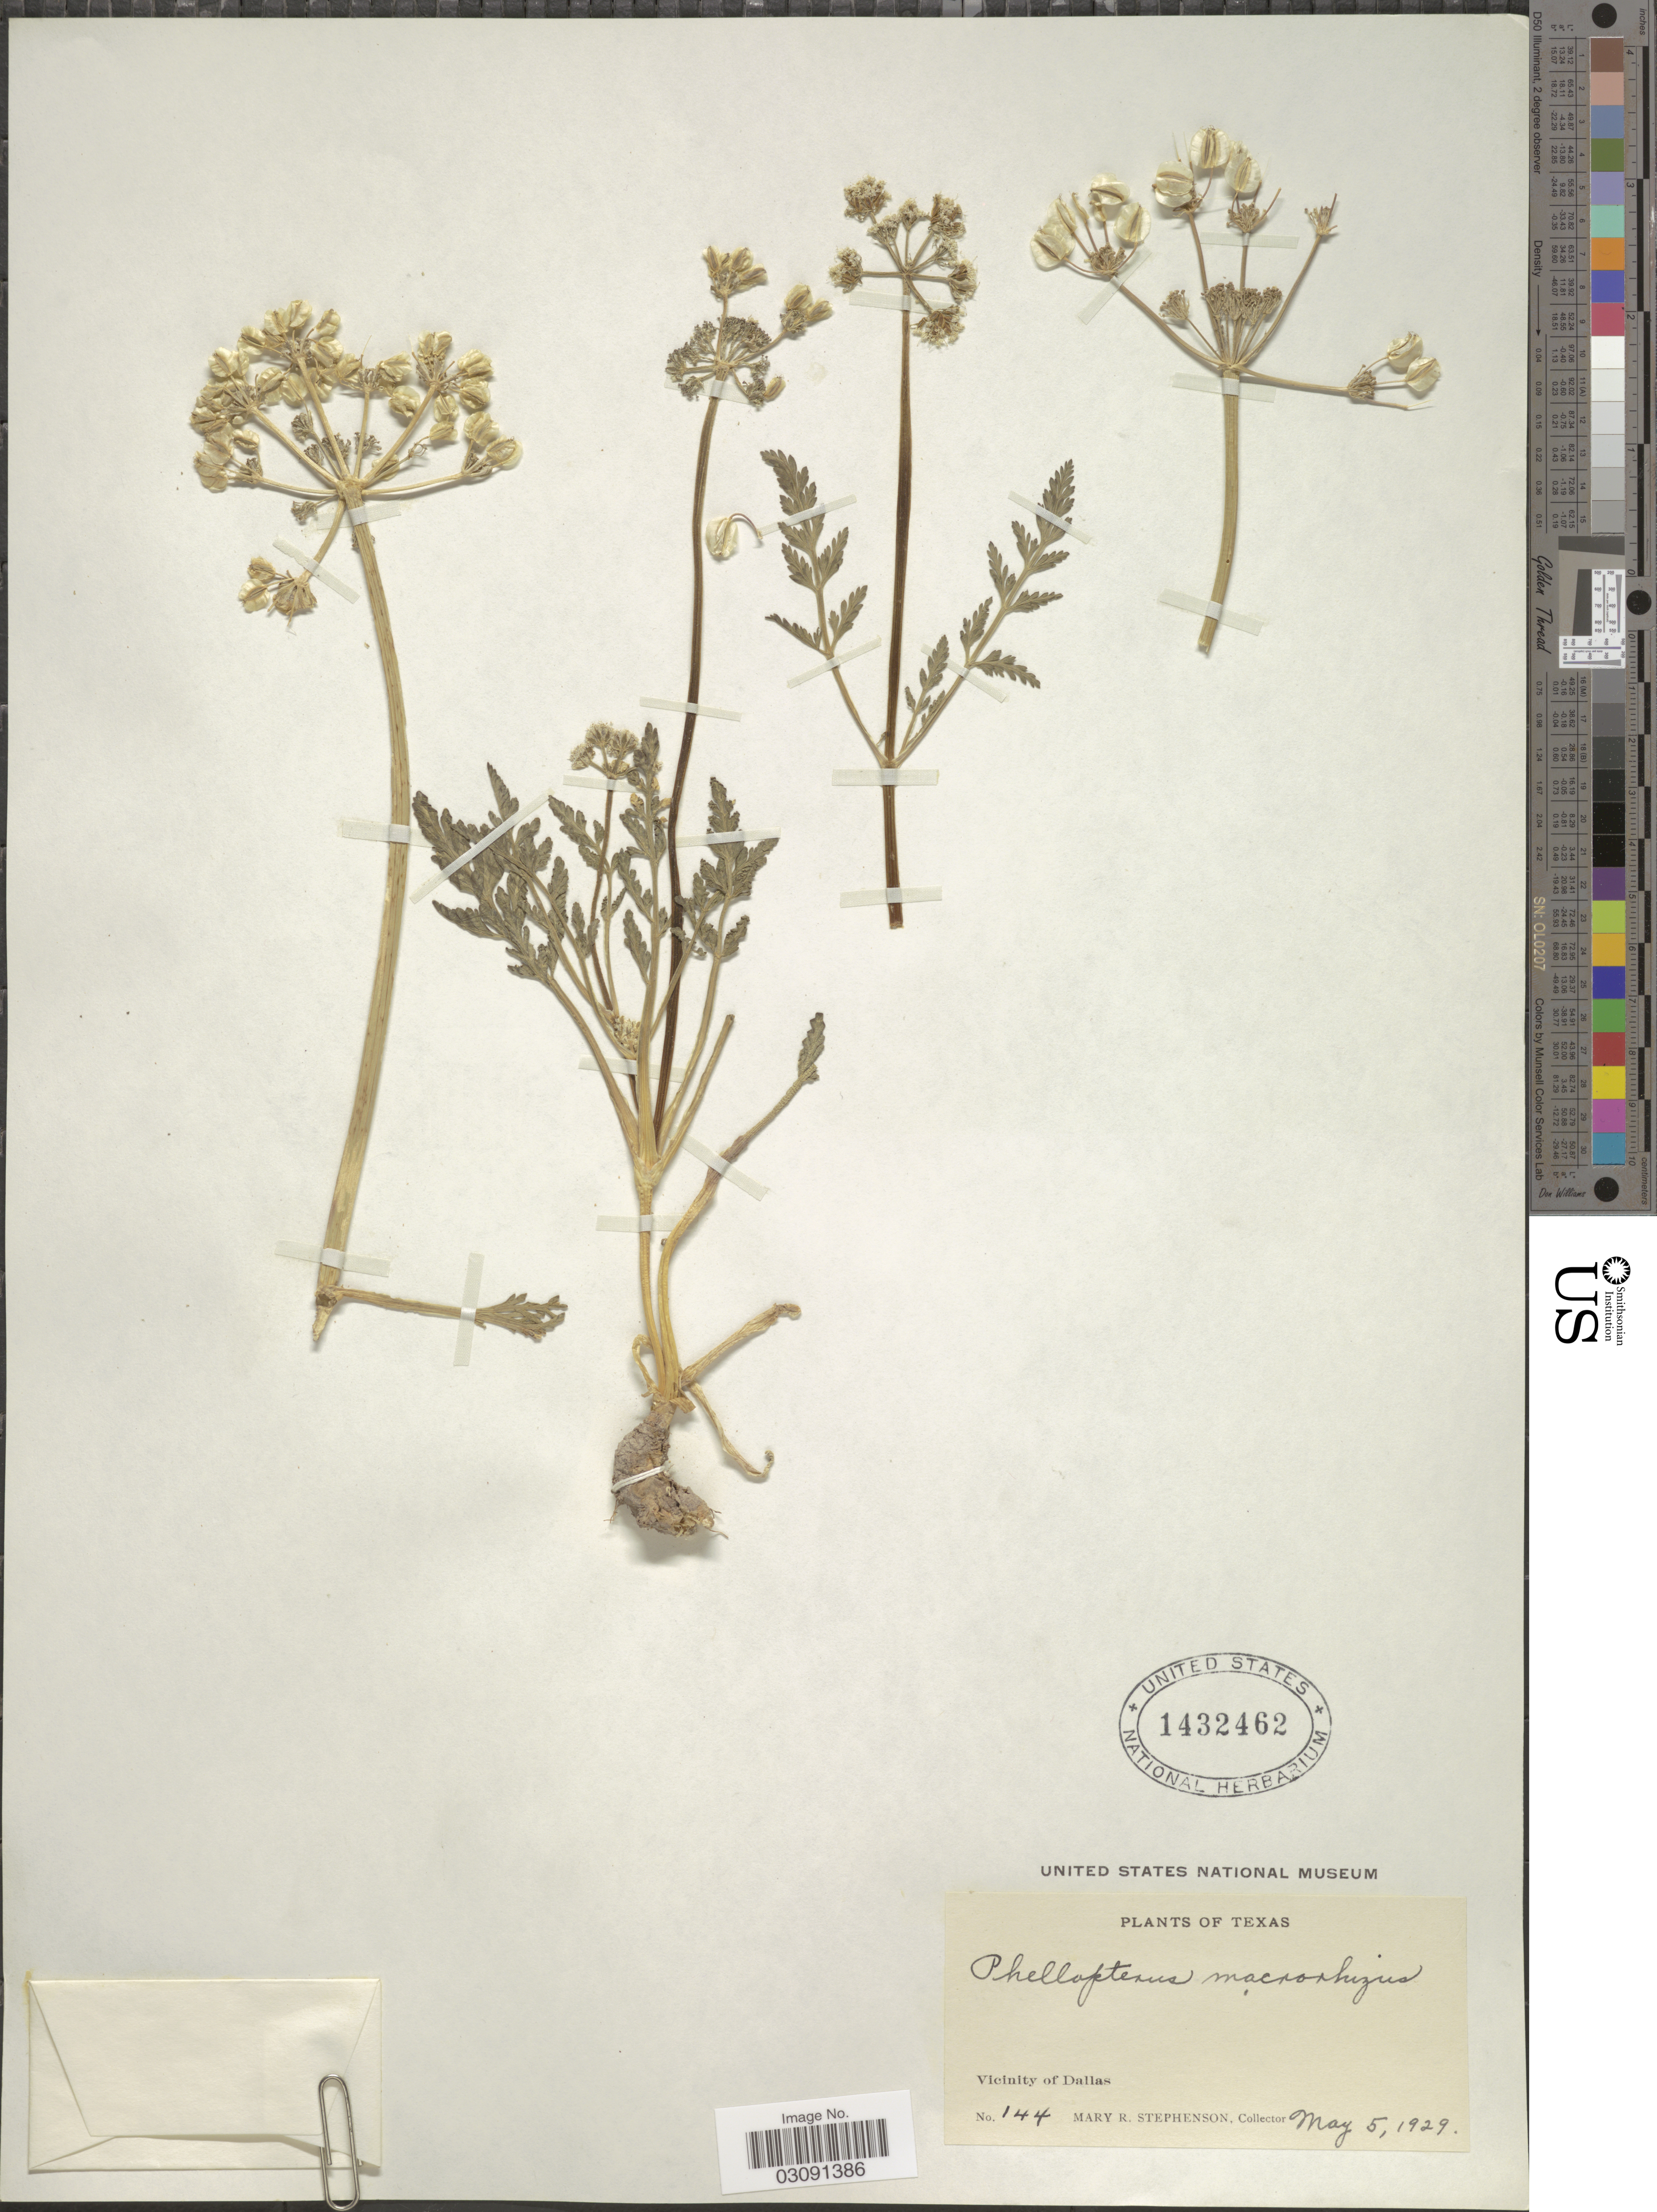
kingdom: Plantae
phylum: Tracheophyta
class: Magnoliopsida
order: Apiales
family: Apiaceae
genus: Cymopterus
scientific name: Cymopterus macrorhizus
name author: Buckley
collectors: M. Stephenson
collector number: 144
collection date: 1929-05-05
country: United States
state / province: Texas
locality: Vicinity of Dallas.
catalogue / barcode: US 1432462